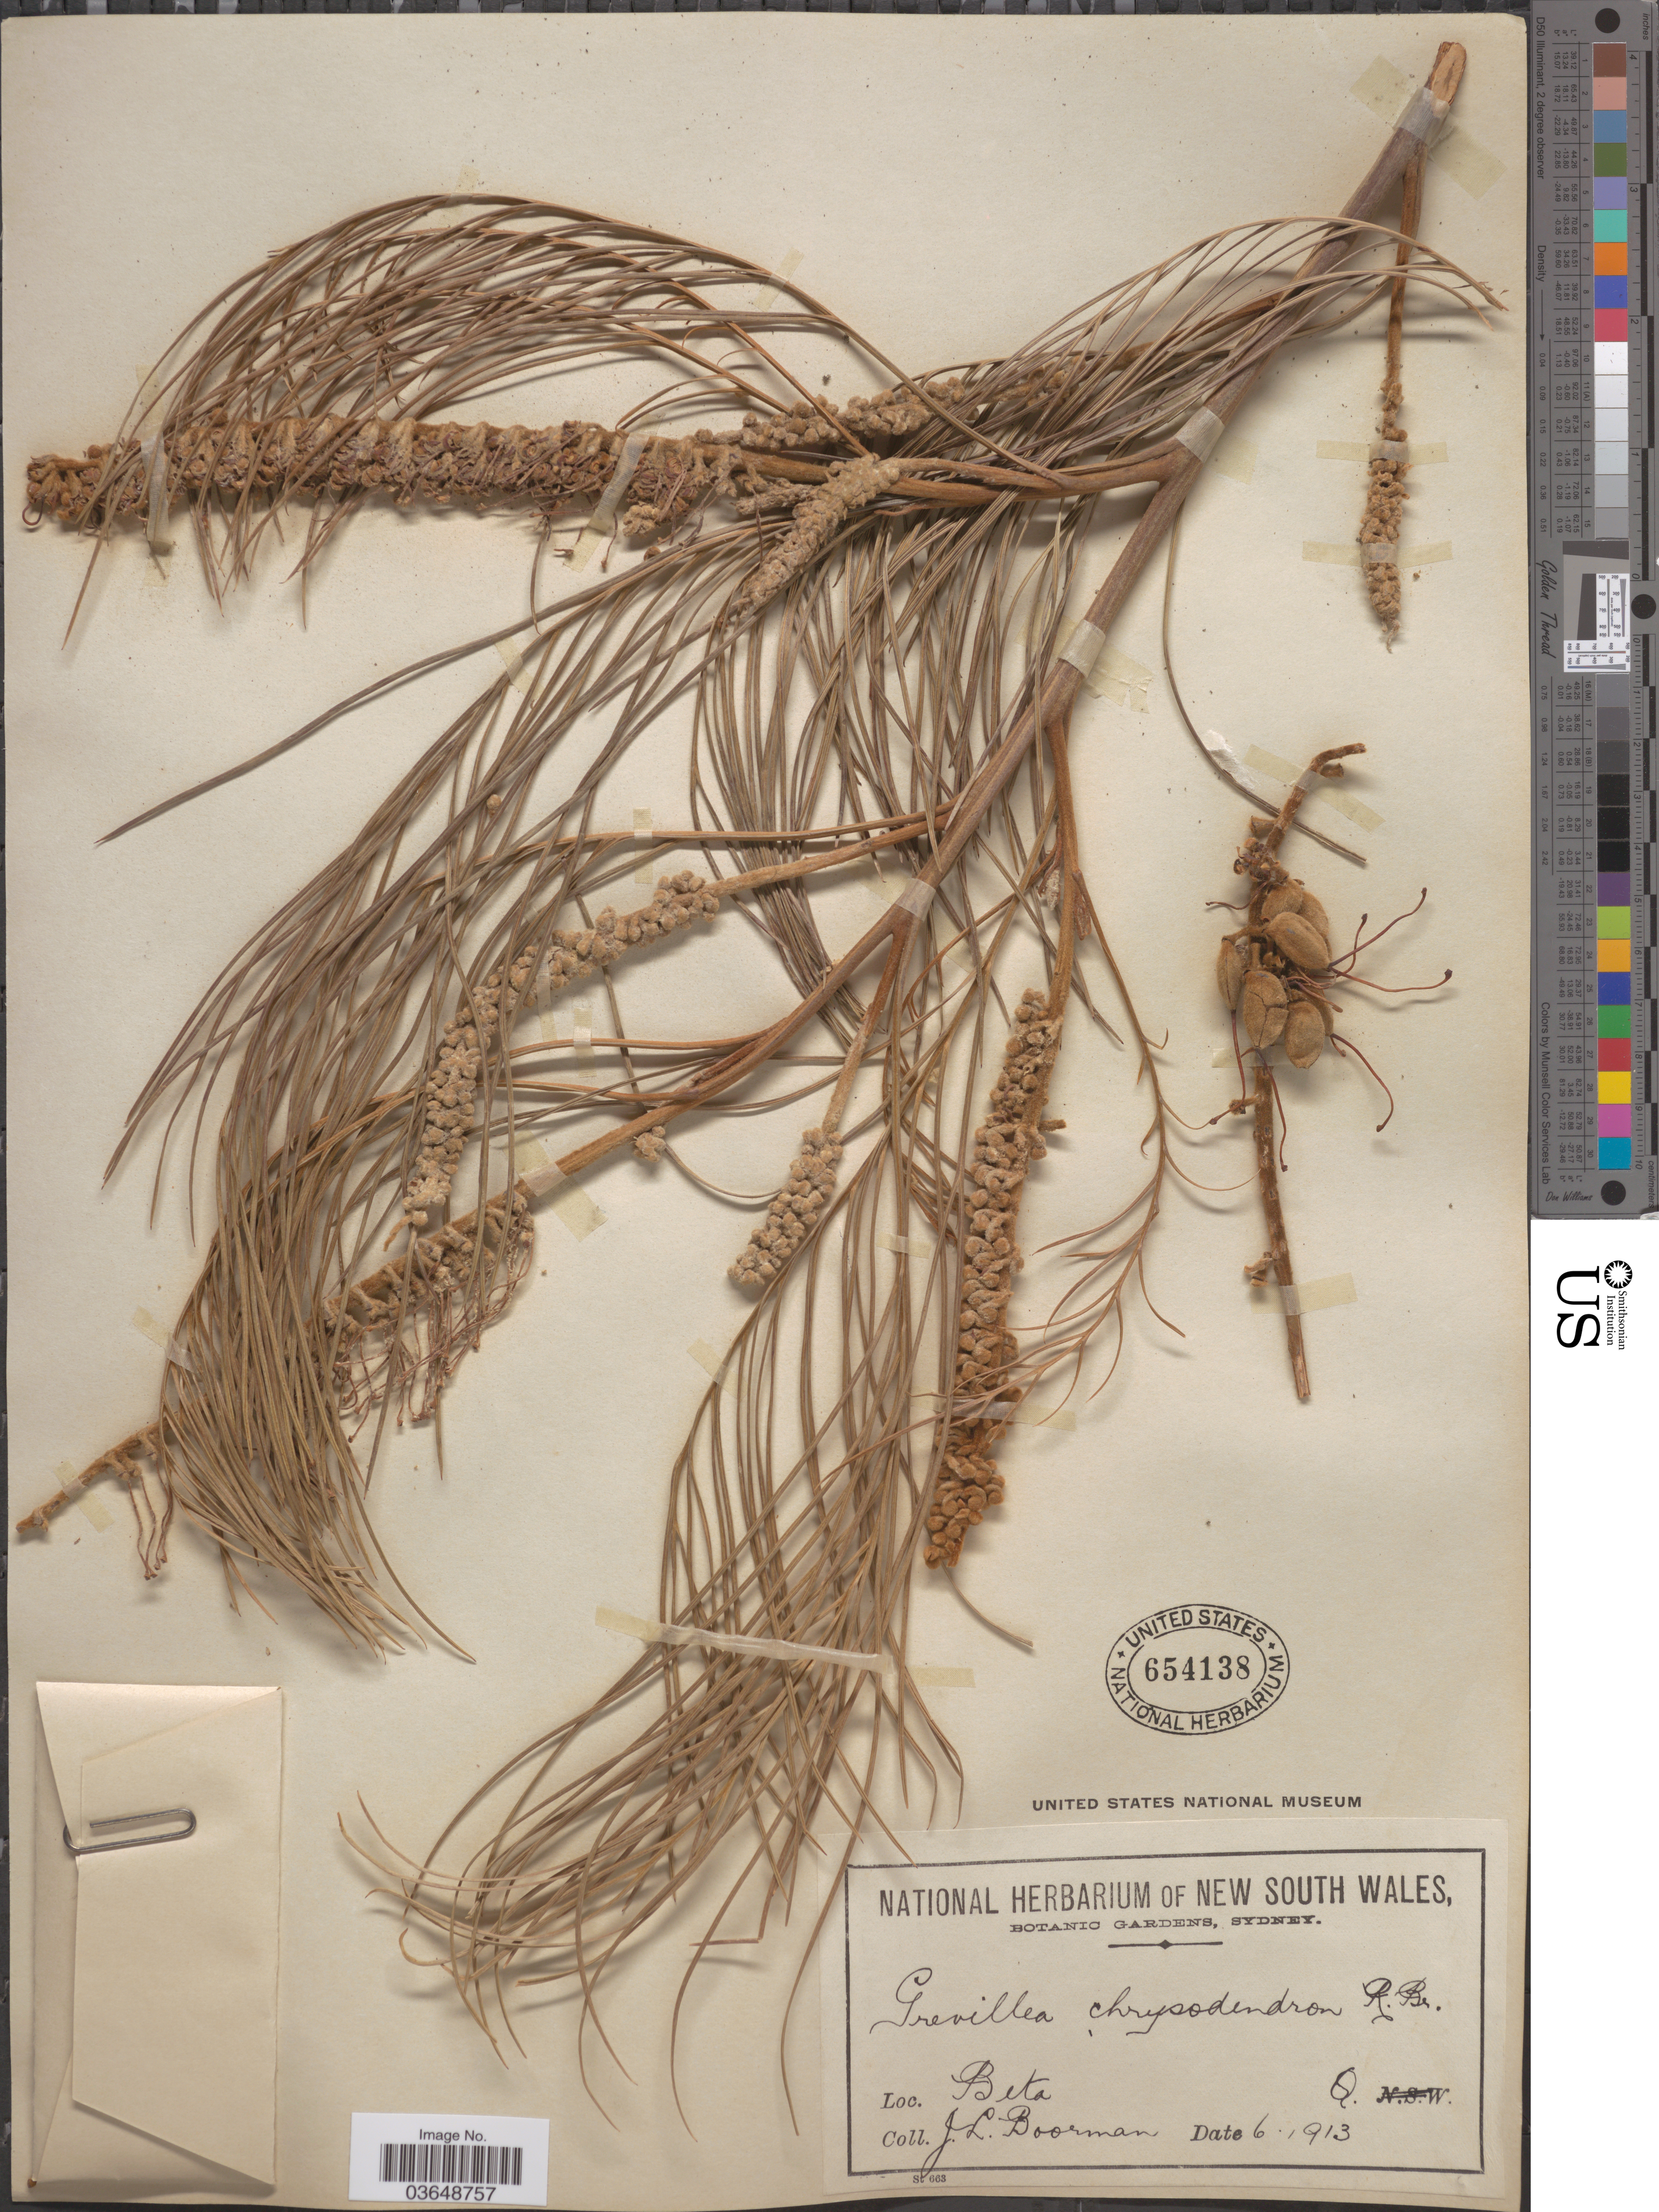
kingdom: Plantae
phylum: Tracheophyta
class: Magnoliopsida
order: Proteales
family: Proteaceae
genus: Grevillea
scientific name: Grevillea chrysodendrum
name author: R. Br.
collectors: J. Boorman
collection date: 1913-06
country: Australia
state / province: Queensland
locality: Beta.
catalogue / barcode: US 654138